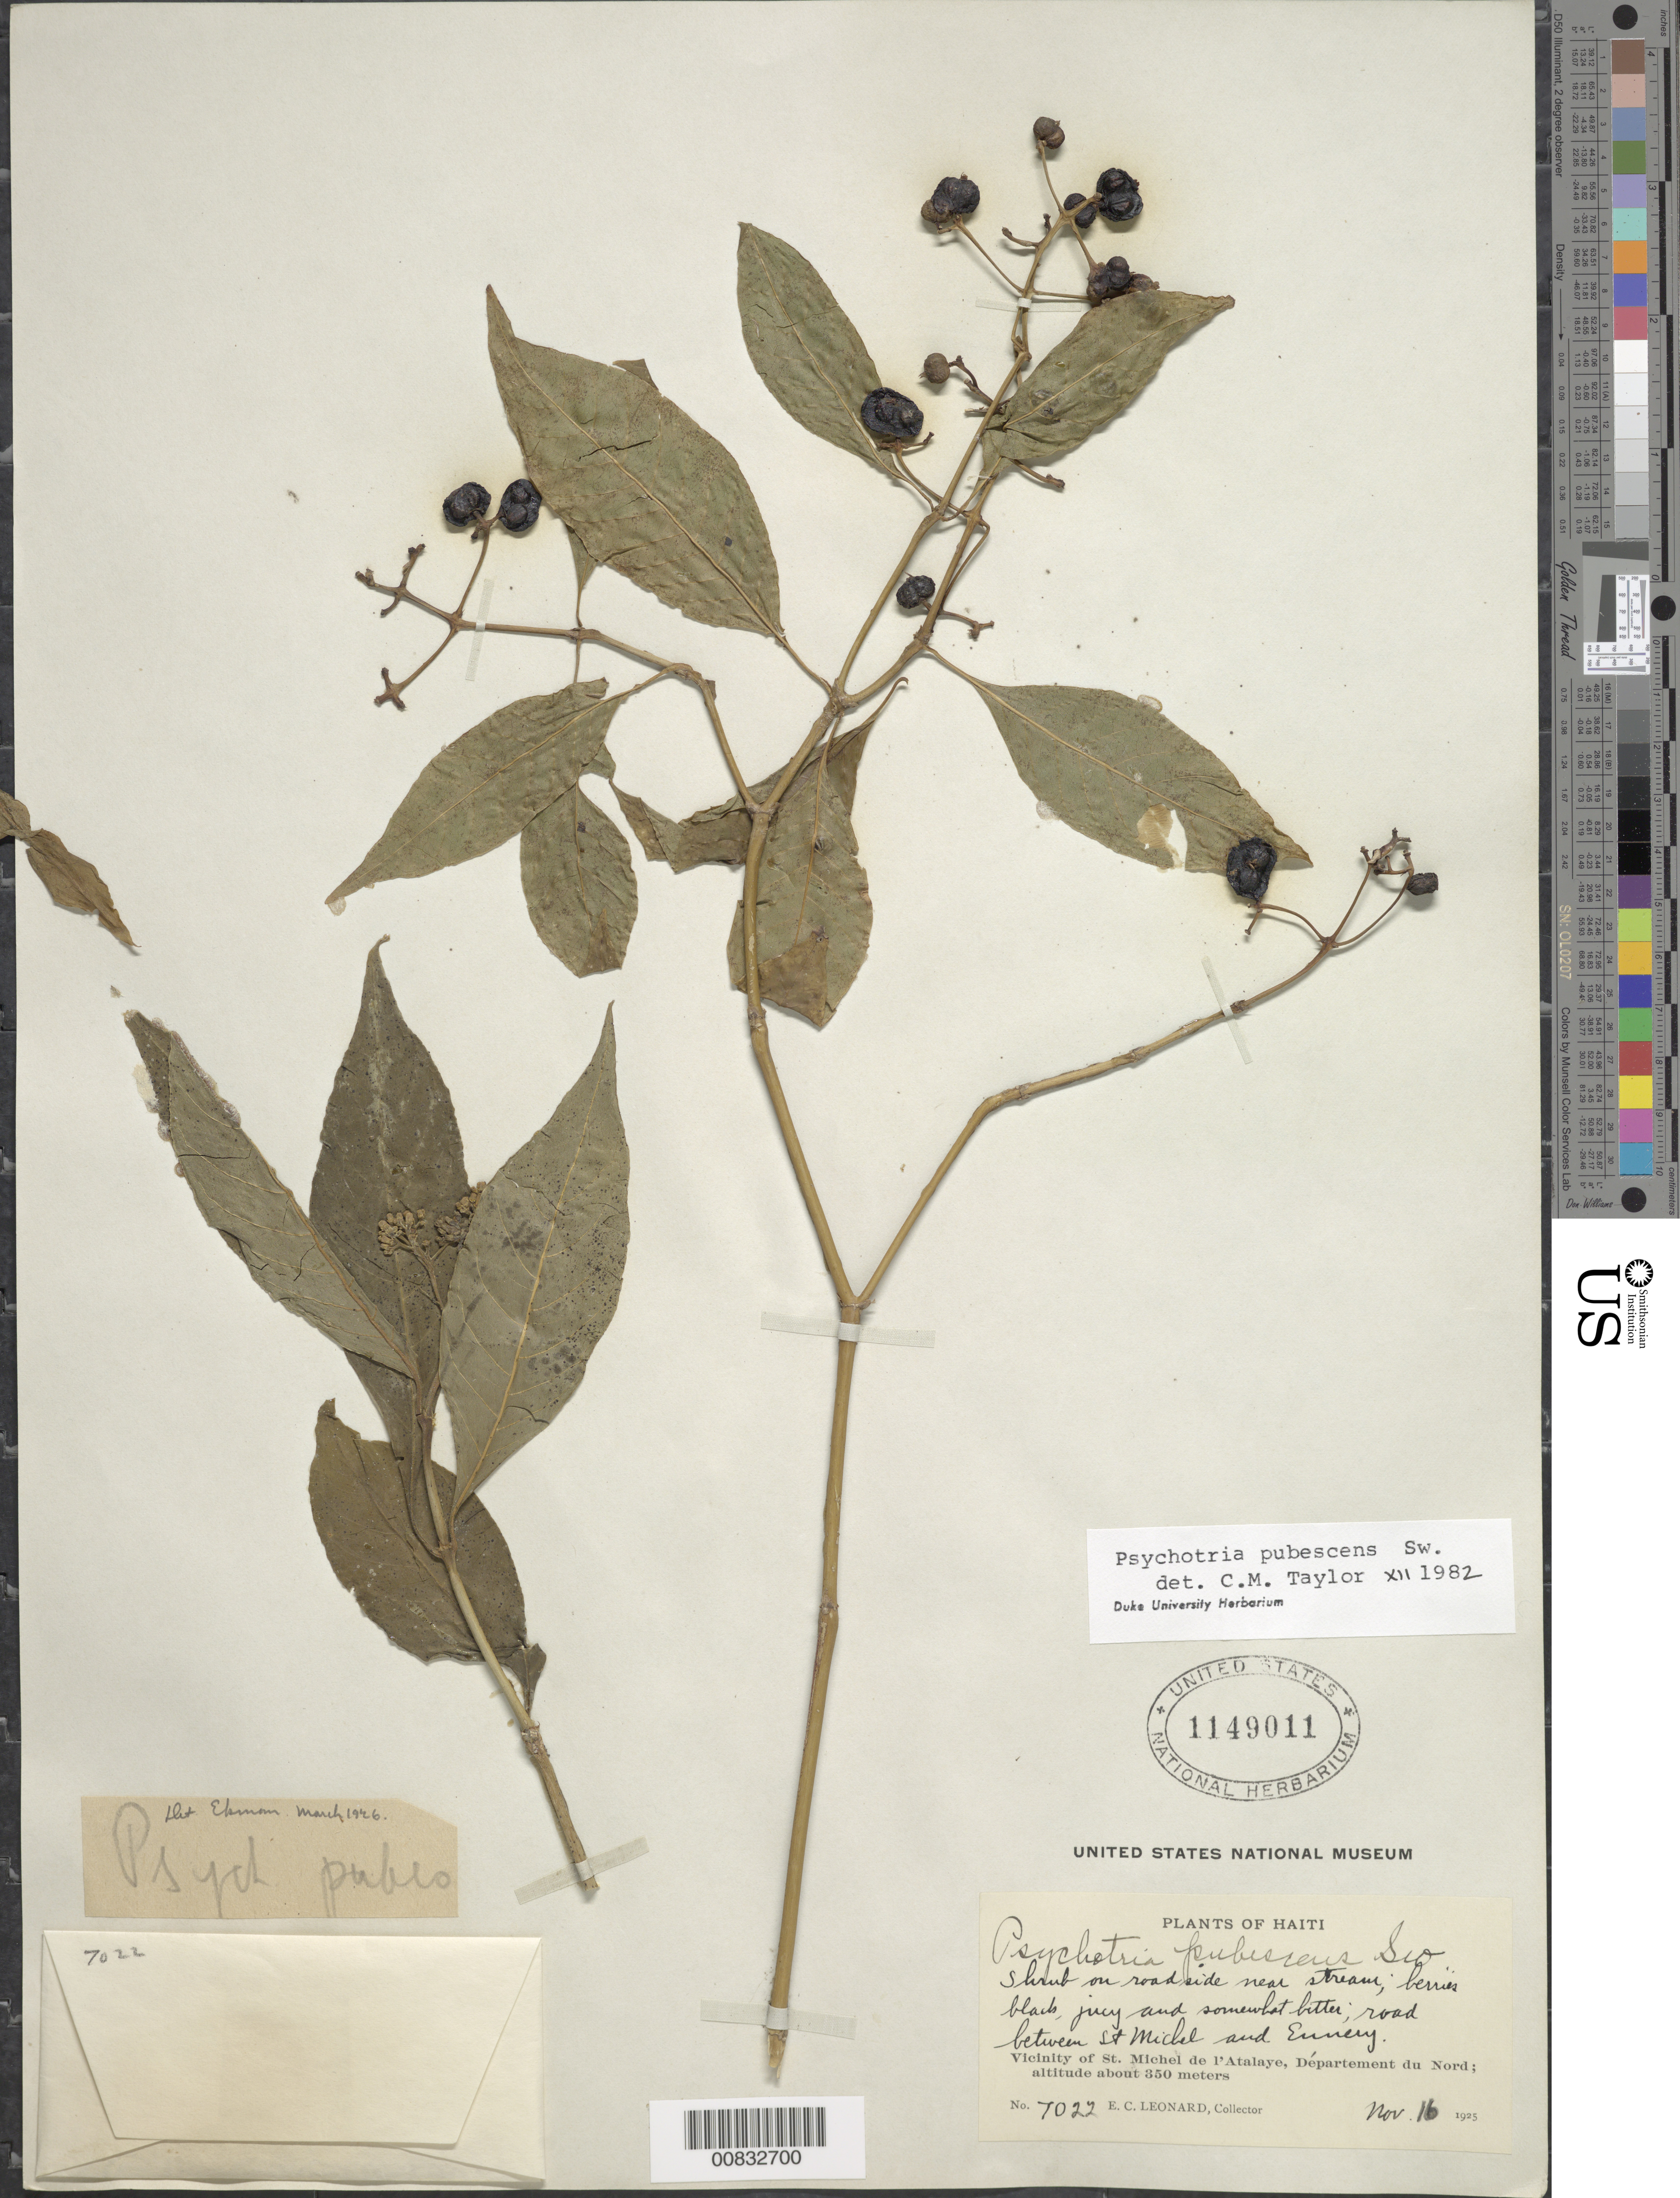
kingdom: Plantae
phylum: Tracheophyta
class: Magnoliopsida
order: Gentianales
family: Rubiaceae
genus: Psychotria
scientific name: Psychotria pubescens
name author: Sw.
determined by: Taylor, Charlotte M.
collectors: E. C. Leonard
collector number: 7022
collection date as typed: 16 Nov 1925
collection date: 1925-11-16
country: Haiti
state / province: Artibonite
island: Hispaniola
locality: Vicinity of St. Michel de l'Atalaye, road between St. Michel and Ennery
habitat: Roadside near stream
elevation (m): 350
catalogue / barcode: US 1149011